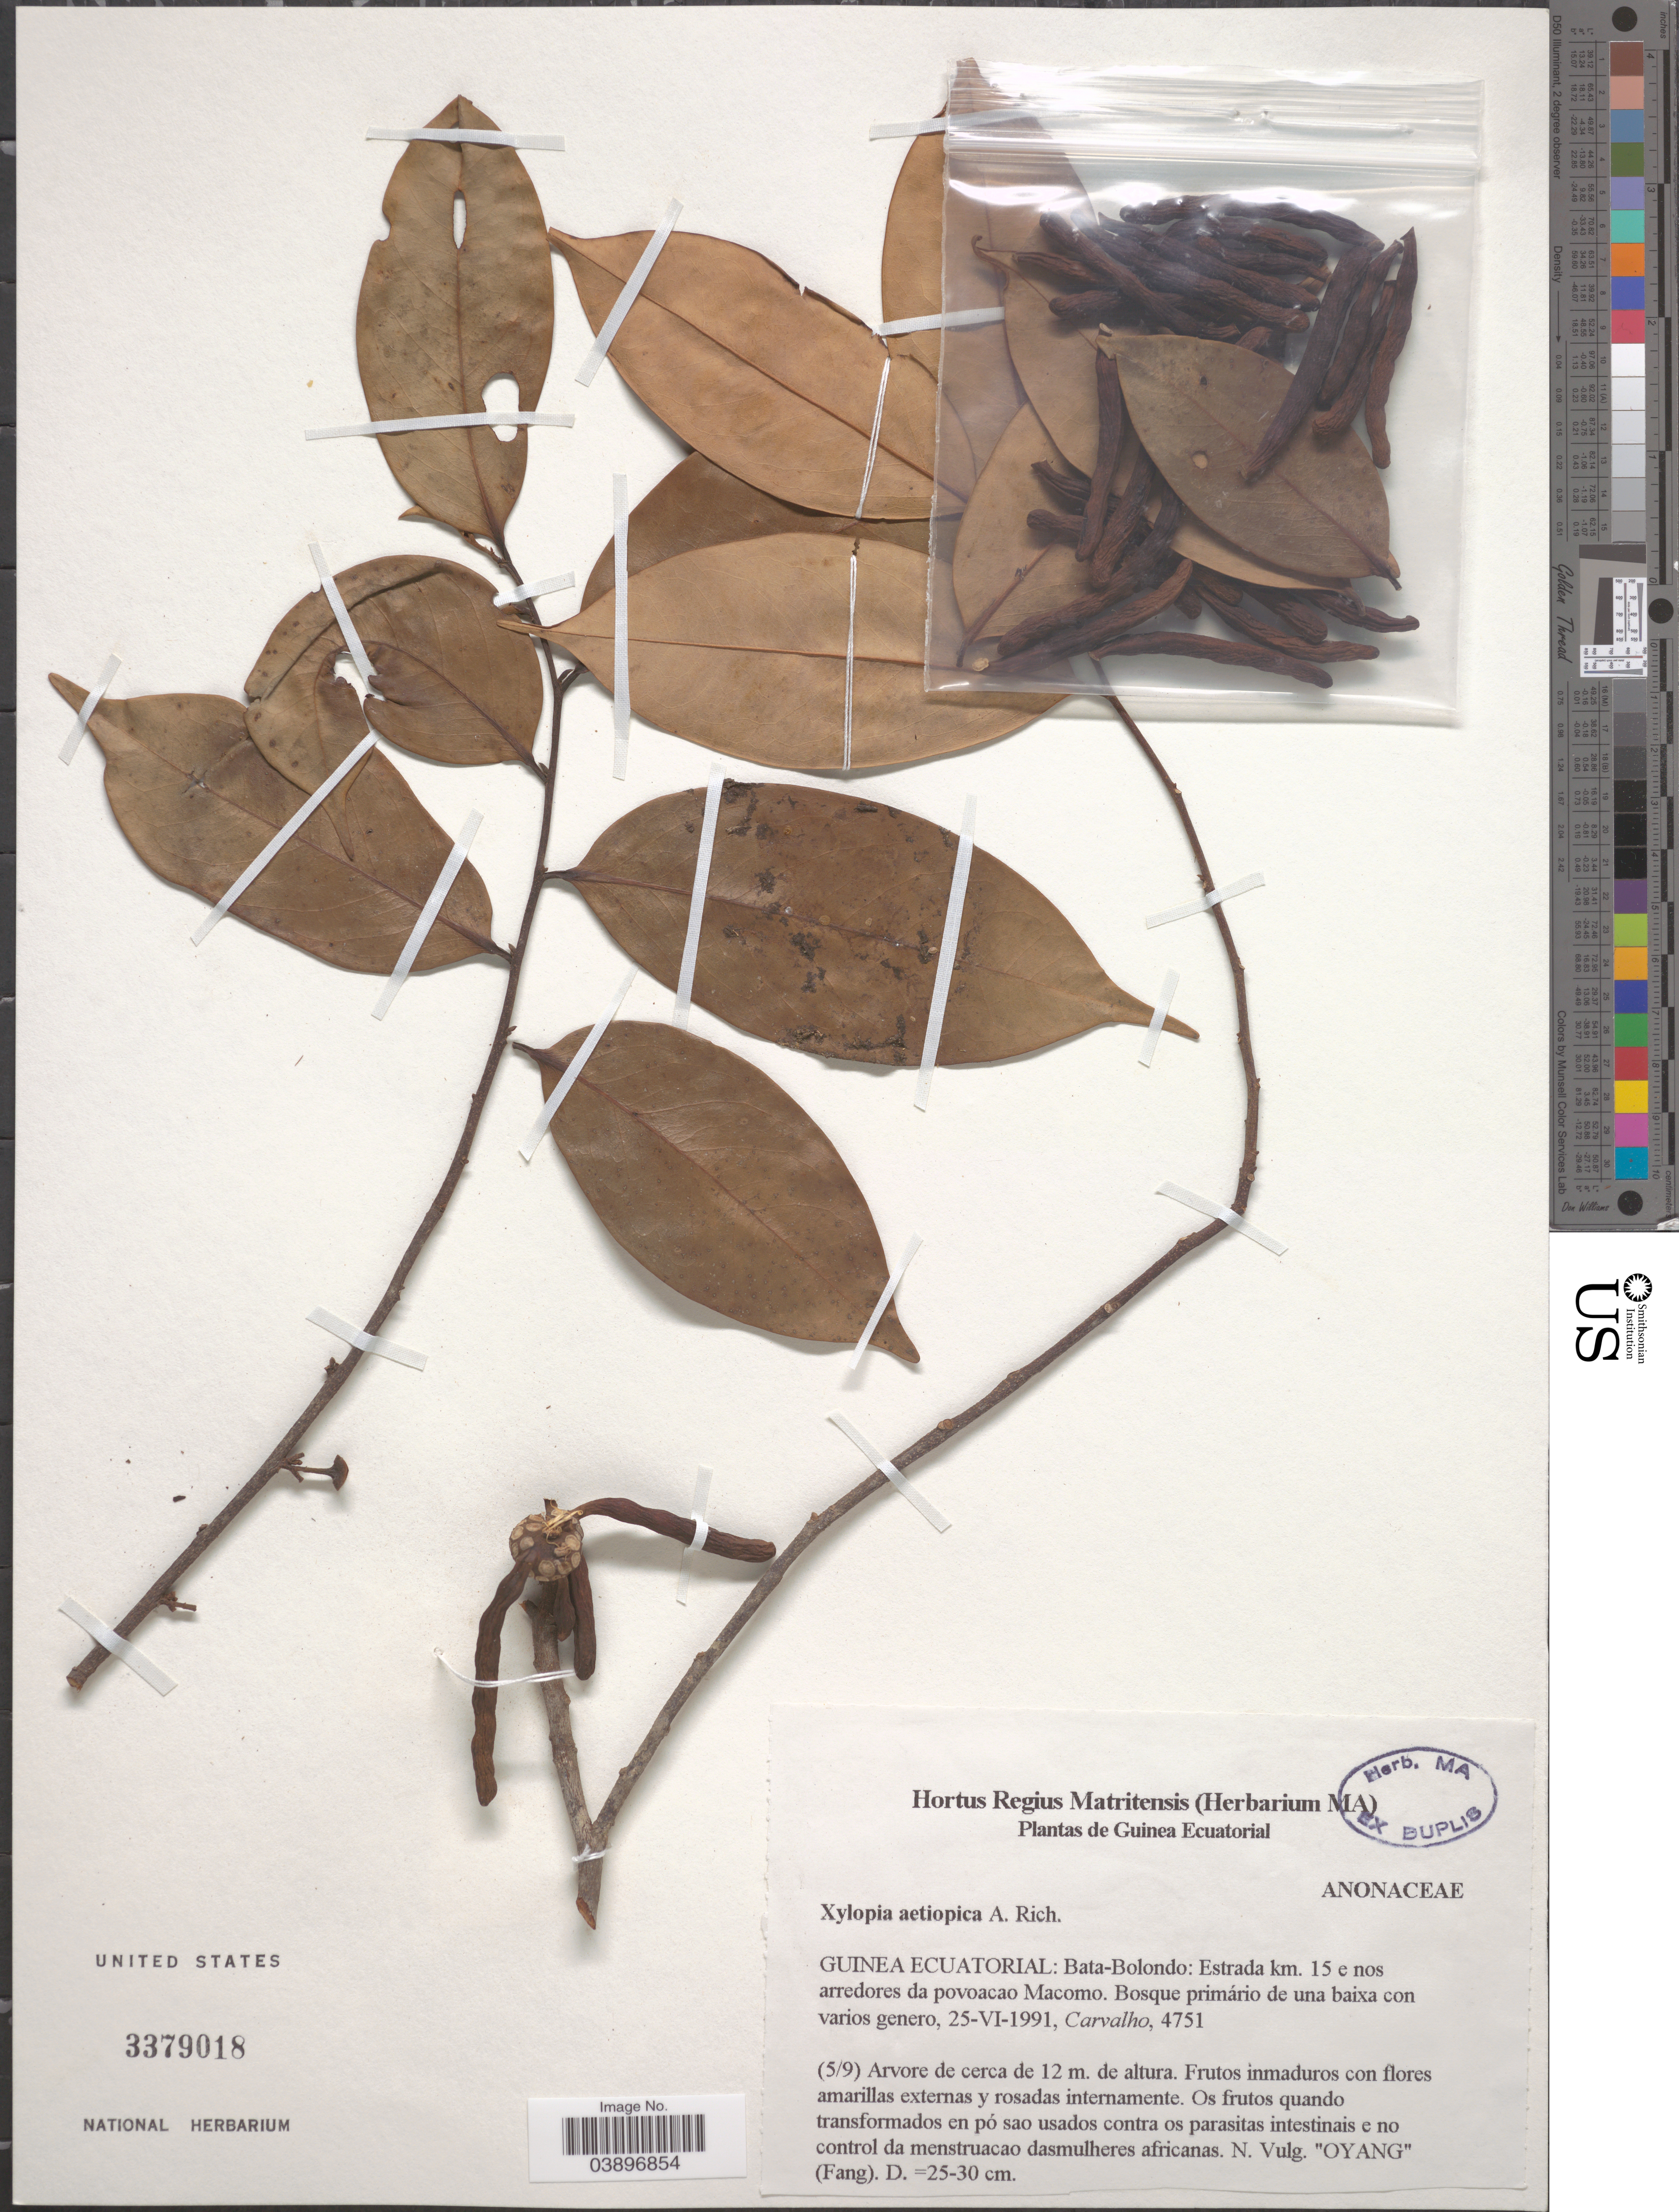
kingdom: Plantae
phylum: Tracheophyta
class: Magnoliopsida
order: Magnoliales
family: Annonaceae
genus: Xylopia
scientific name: Xylopia aethiopica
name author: (Dunal) A. Rich.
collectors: Carvalho, --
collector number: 4751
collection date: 1991-06-25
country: Equatorial Guinea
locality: Guinea Ecuatorial: Bata-Bolondo: Estrada km. 15 e nos arredores da povoacao Macomo.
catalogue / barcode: US 3379018